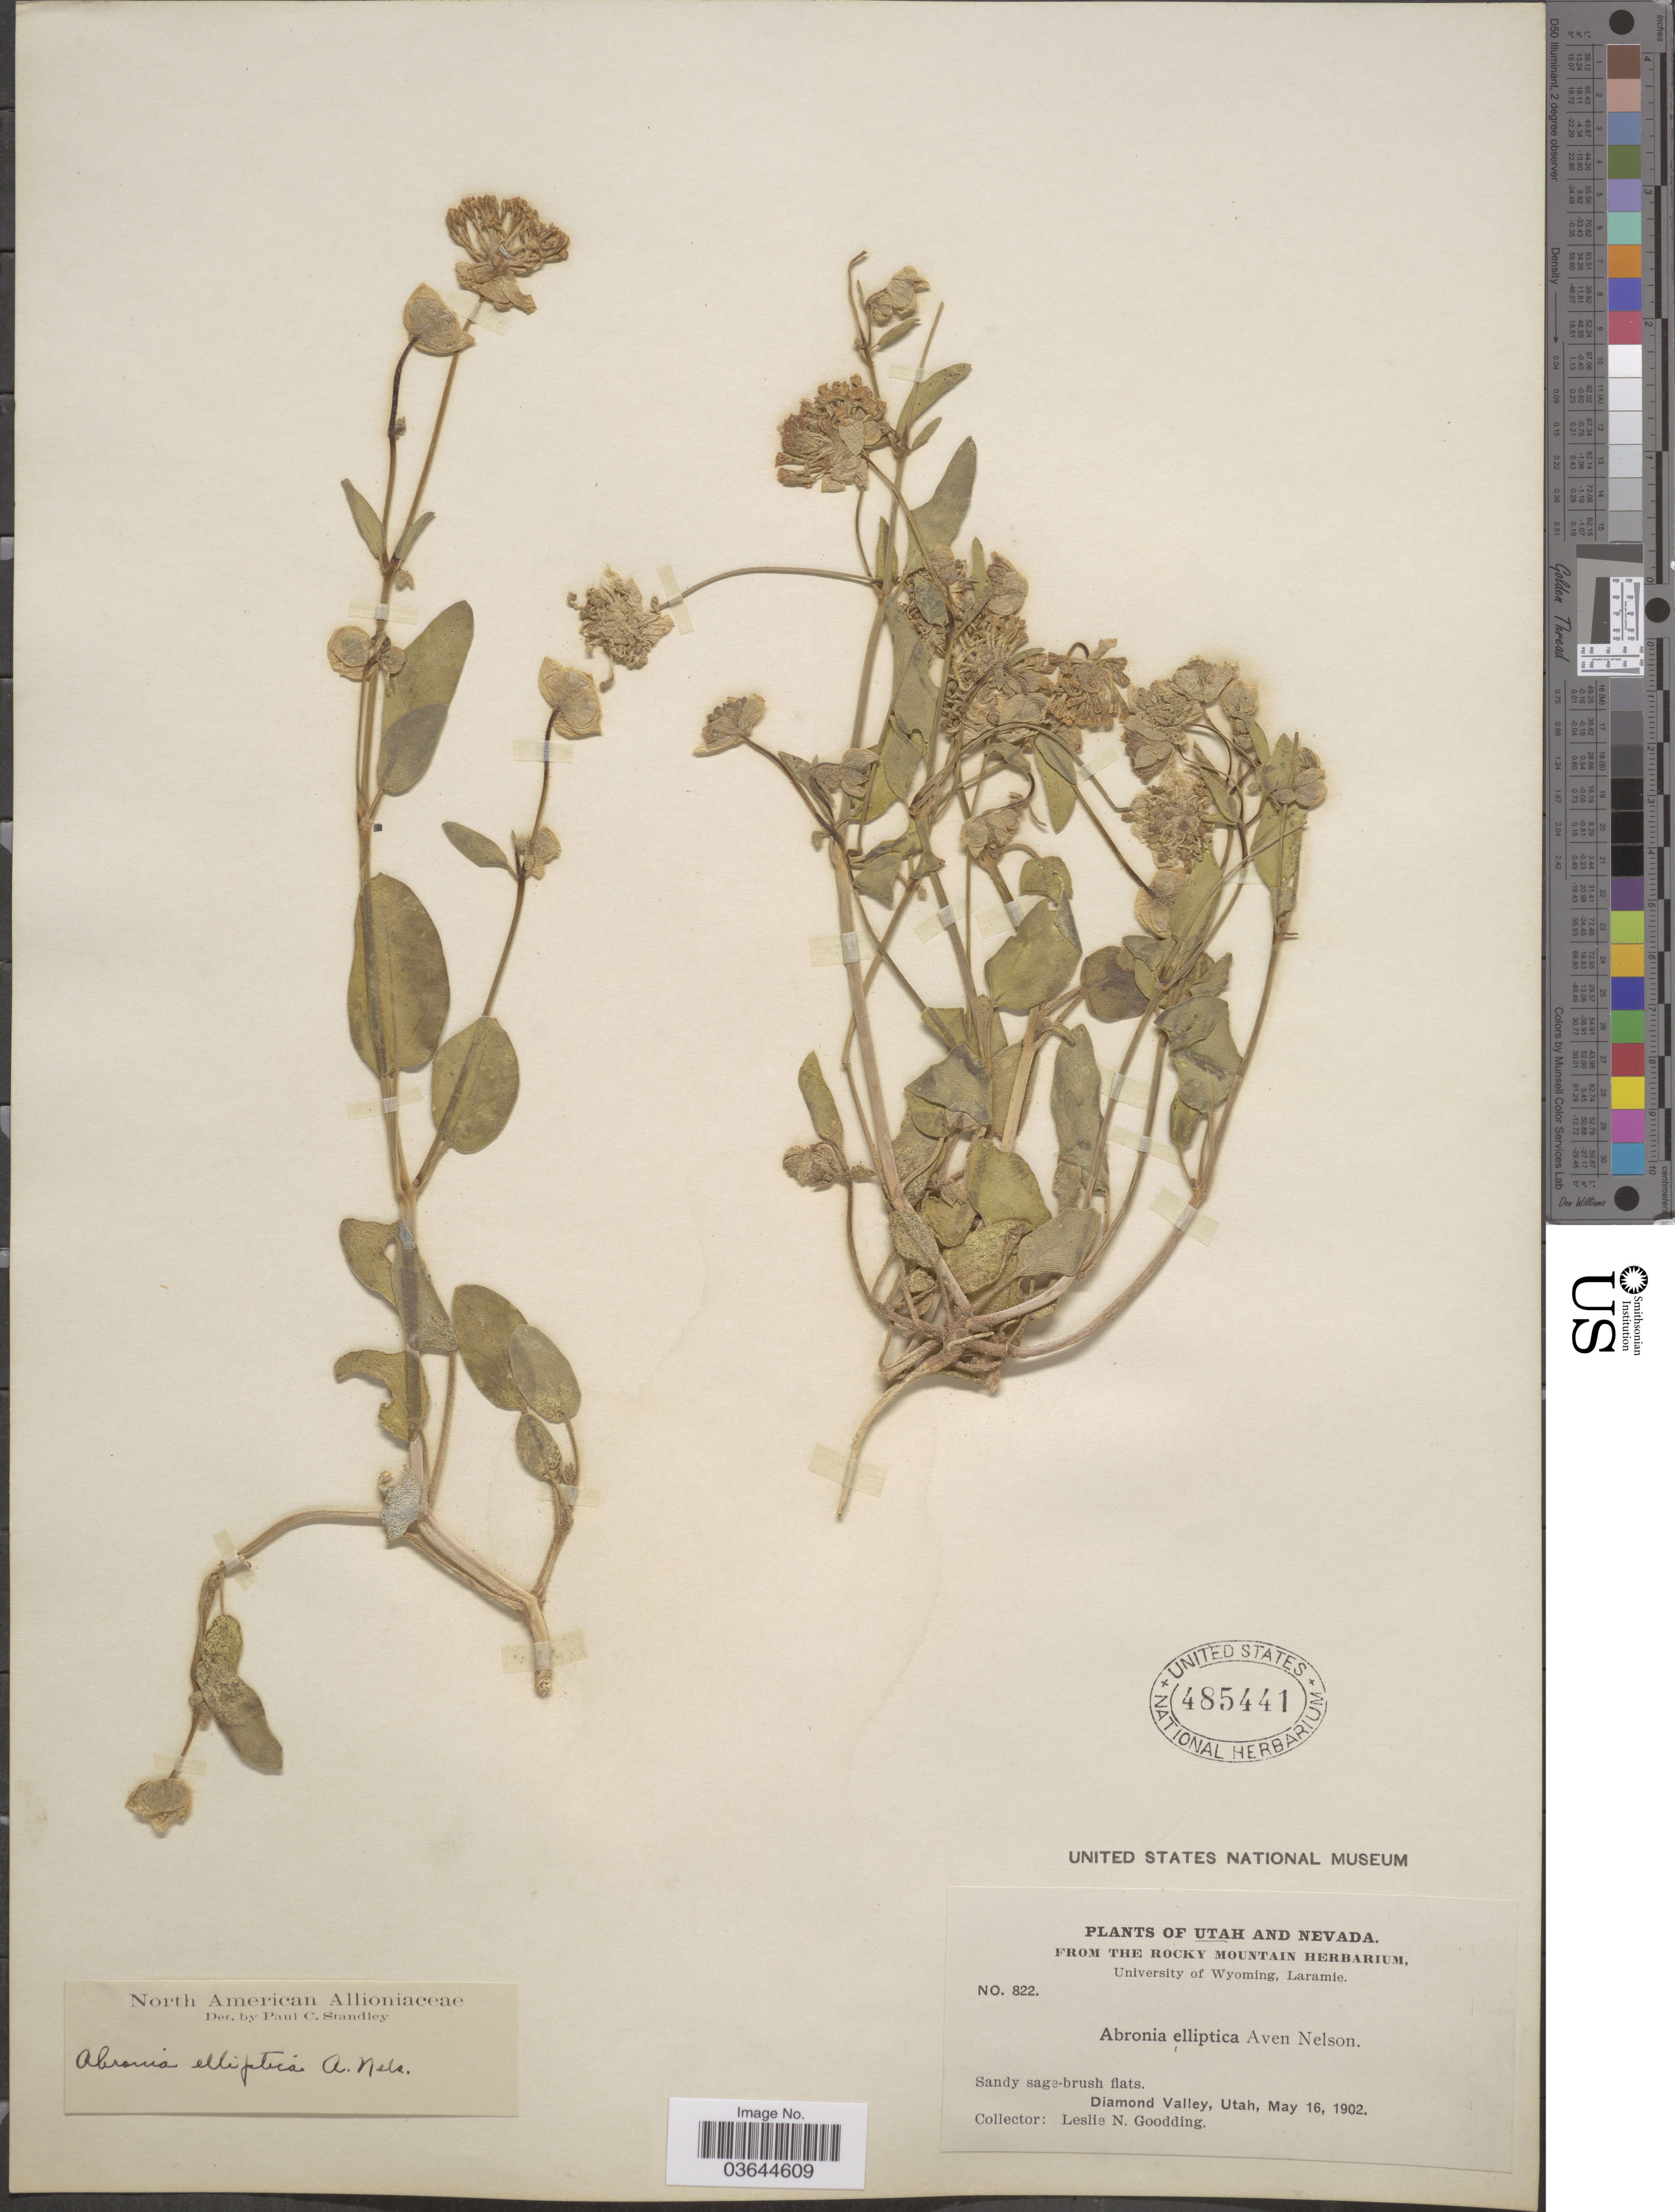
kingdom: Plantae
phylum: Tracheophyta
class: Magnoliopsida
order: Caryophyllales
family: Nyctaginaceae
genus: Abronia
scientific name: Abronia elliptica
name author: A. Nelson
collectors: L. N. Goodding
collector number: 822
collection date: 1902-05-16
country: United States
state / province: Utah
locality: Diamond Valley.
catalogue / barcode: US 485441